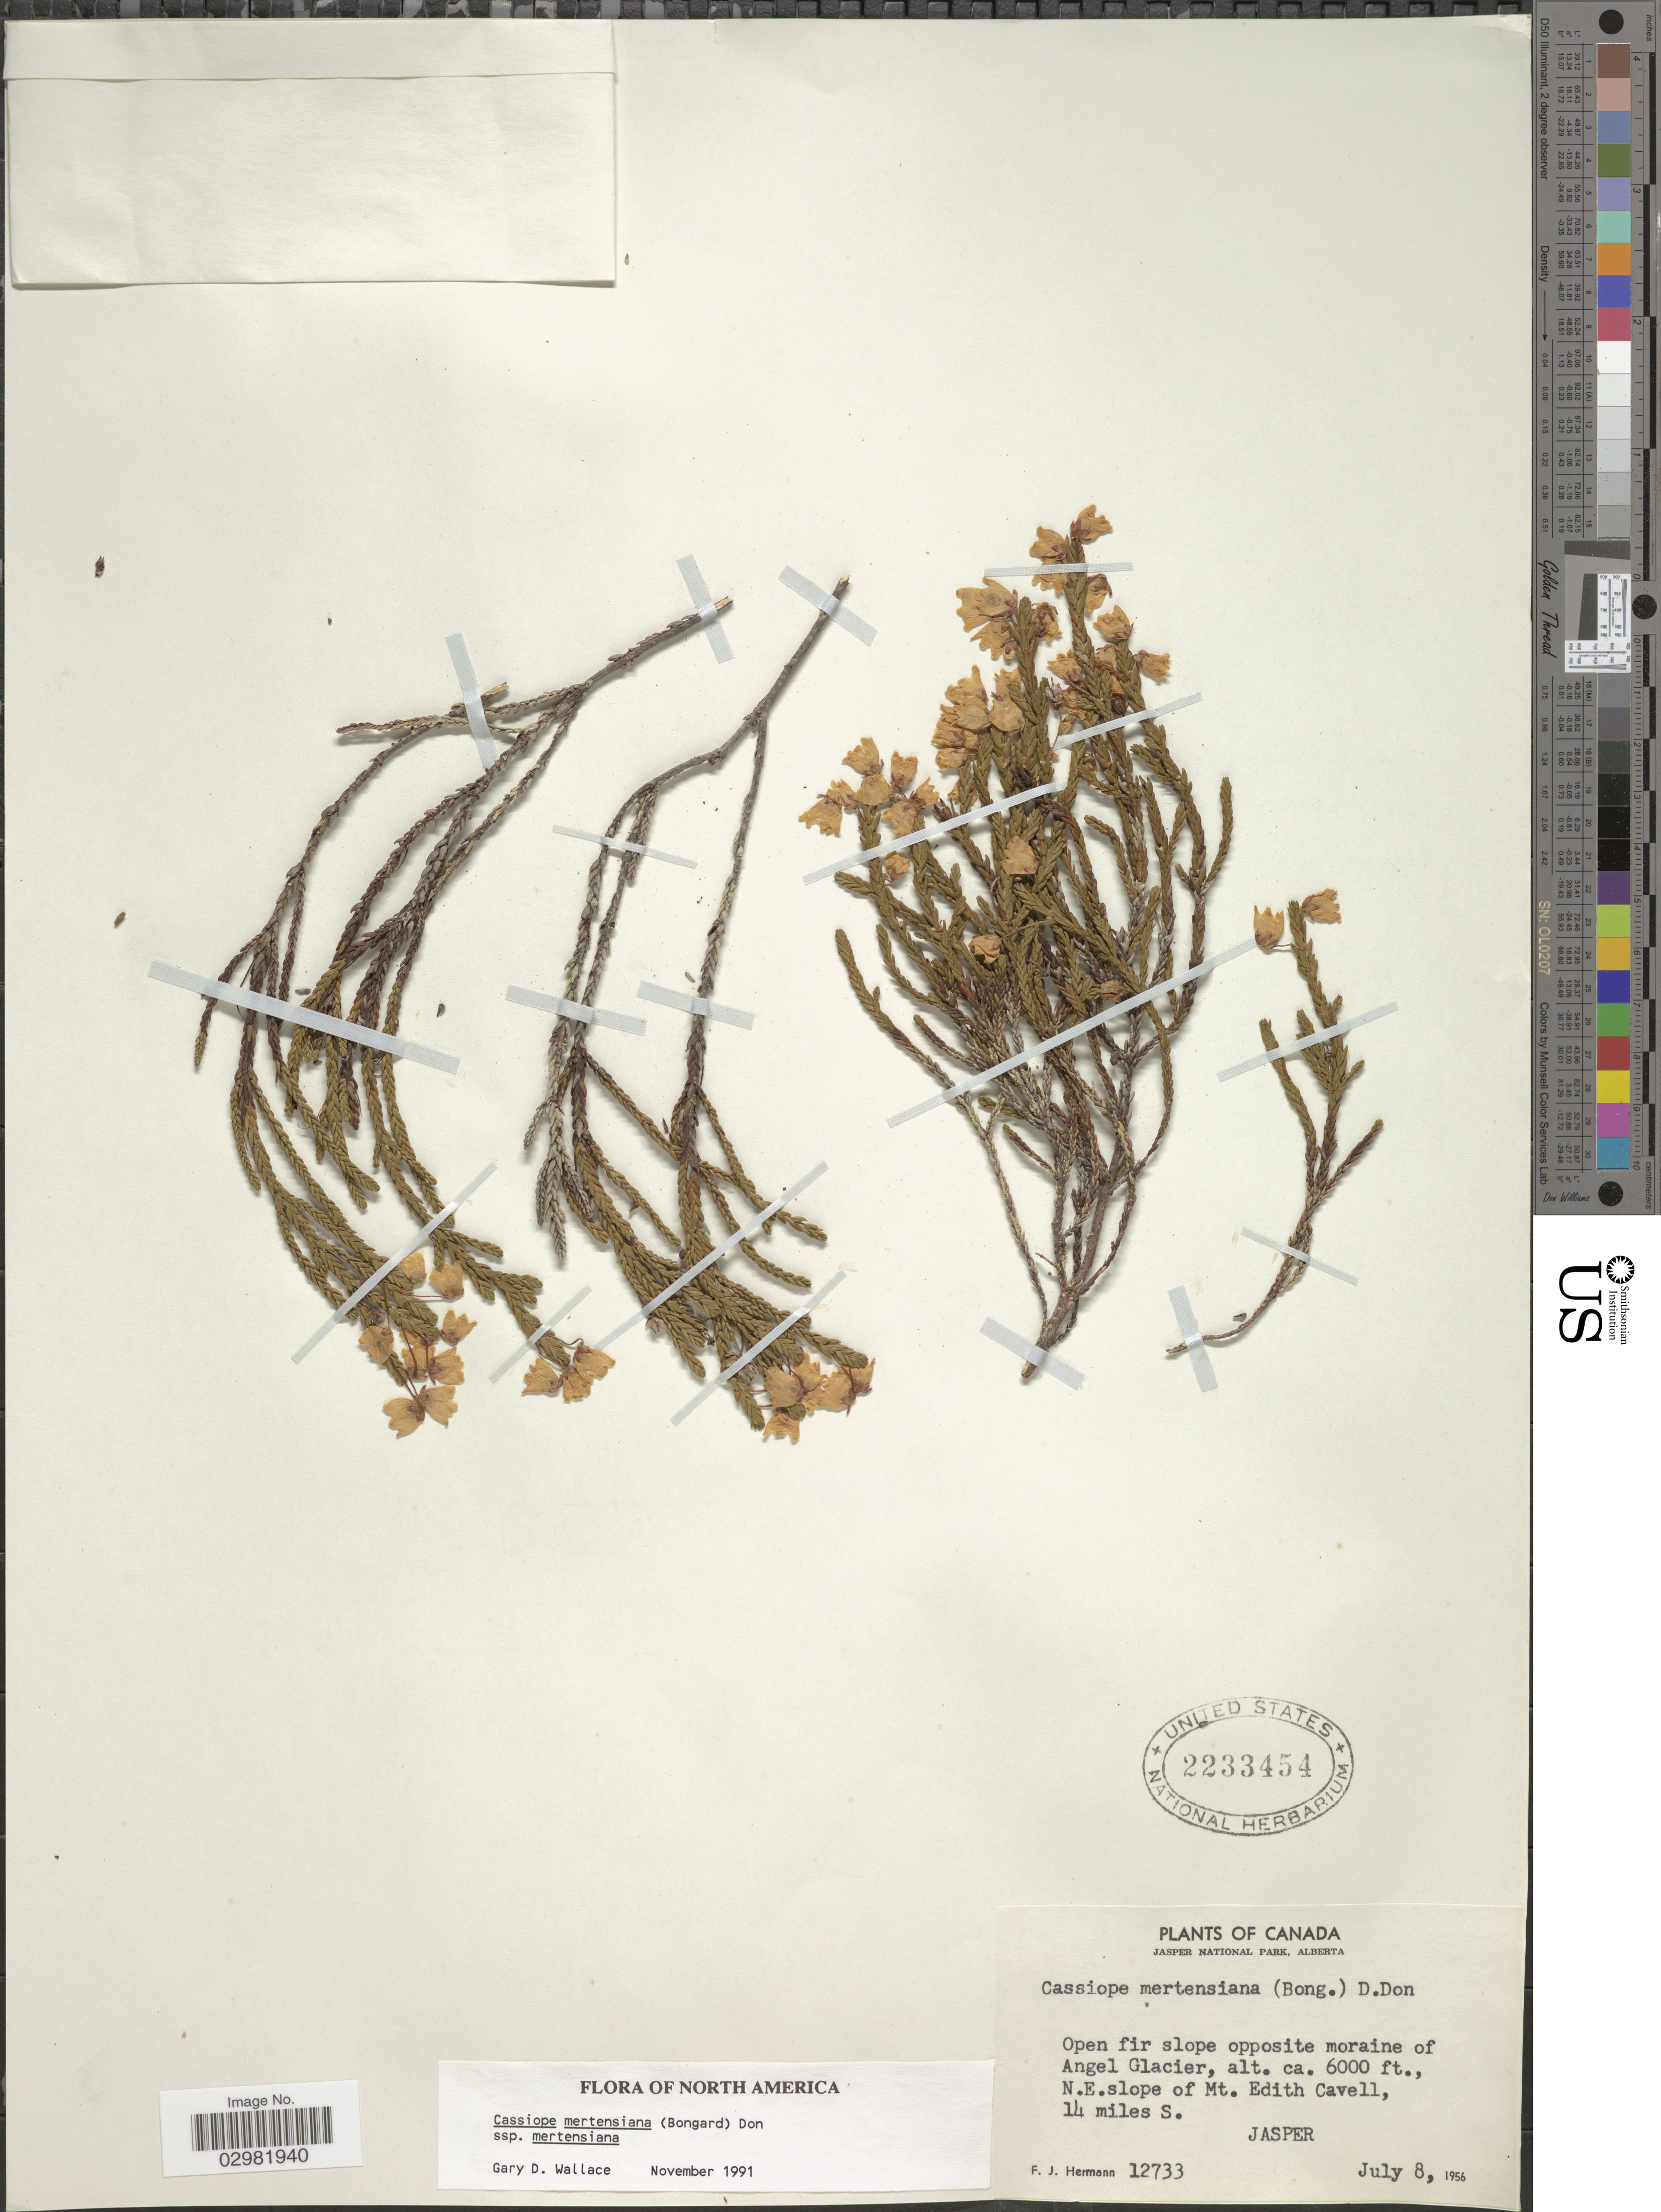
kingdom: Plantae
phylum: Tracheophyta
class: Magnoliopsida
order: Ericales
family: Ericaceae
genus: Cassiope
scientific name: Cassiope mertensiana subsp. mertensiana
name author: (Bong.) G. Don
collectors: F. J. Hermann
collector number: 12733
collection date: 1956-07-08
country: Canada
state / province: Alberta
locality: Jasper National Park, Open fir slope opposite moraine of Angel Glacier, N.E. slope of Mt. Edith Cavell, 14 miles S., Jasper.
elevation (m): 1829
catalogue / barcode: US 2233454